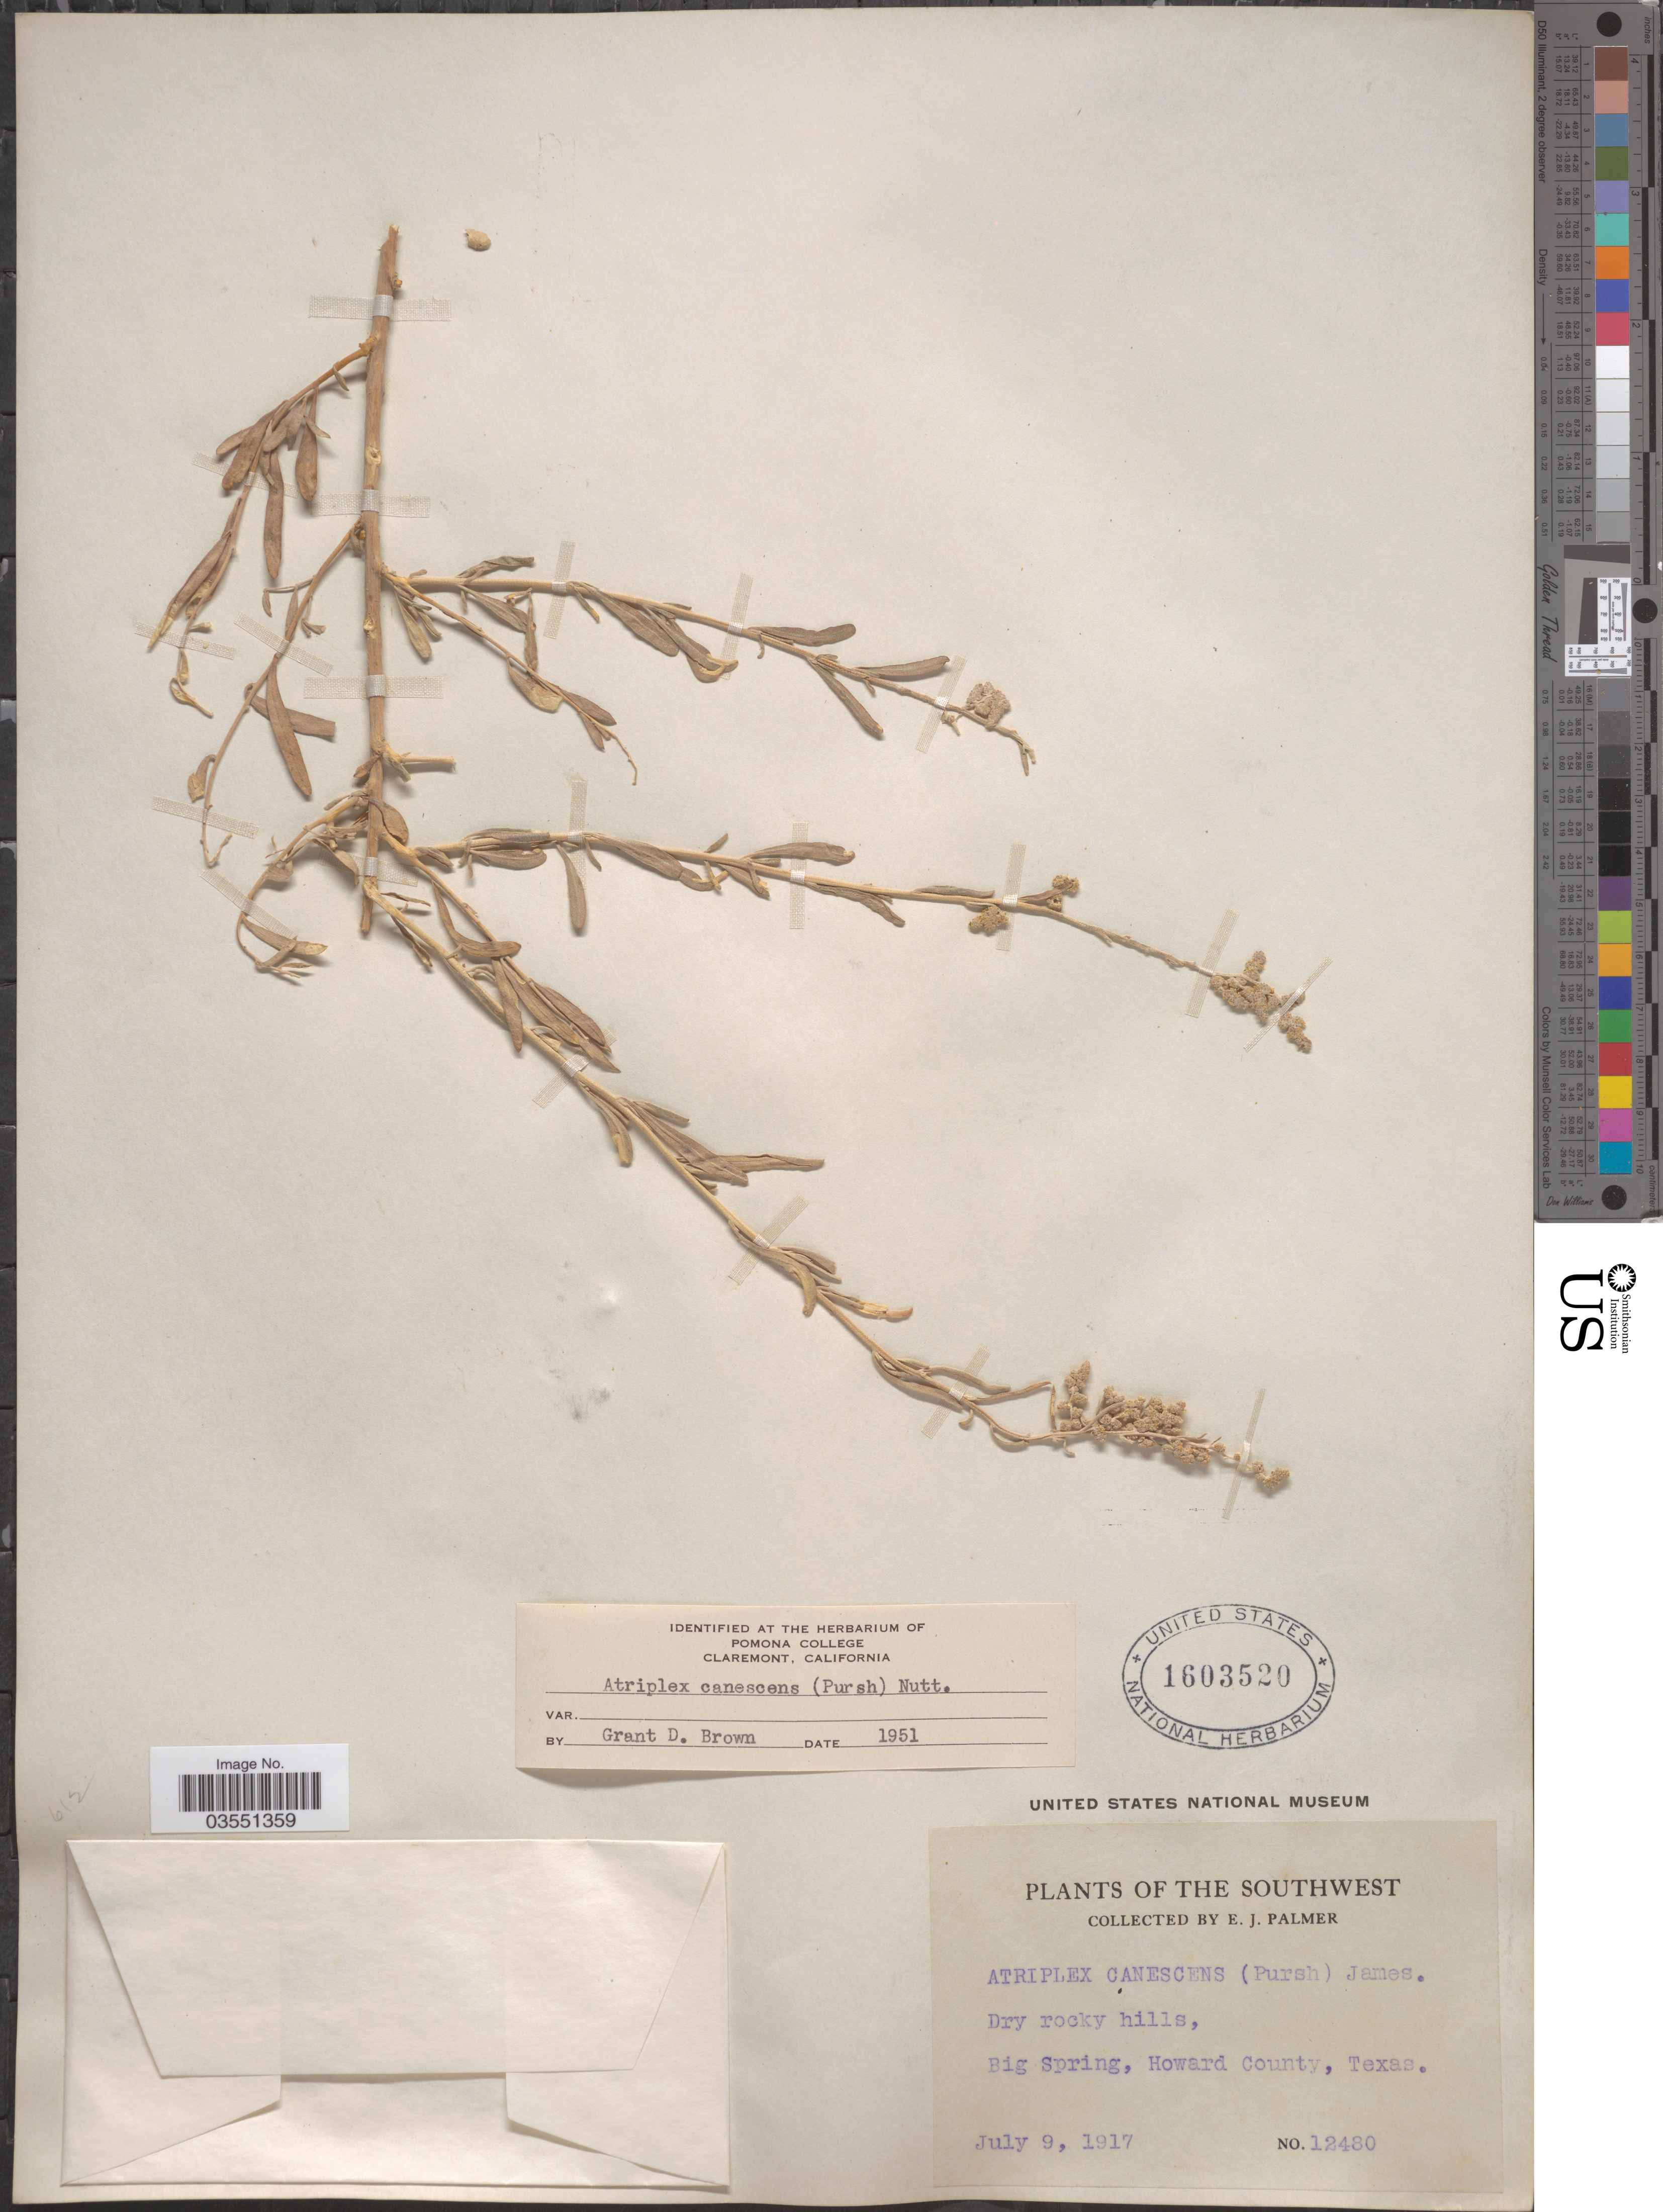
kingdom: Plantae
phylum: Tracheophyta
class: Magnoliopsida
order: Caryophyllales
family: Amaranthaceae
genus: Atriplex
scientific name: Atriplex canescens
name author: (Pursh) Nutt.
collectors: E. J. Palmer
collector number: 12480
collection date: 1917-07-09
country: United States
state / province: Texas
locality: The Southwest. Dry rocky hills, Big Spring, Howard County.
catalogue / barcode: US 1603520